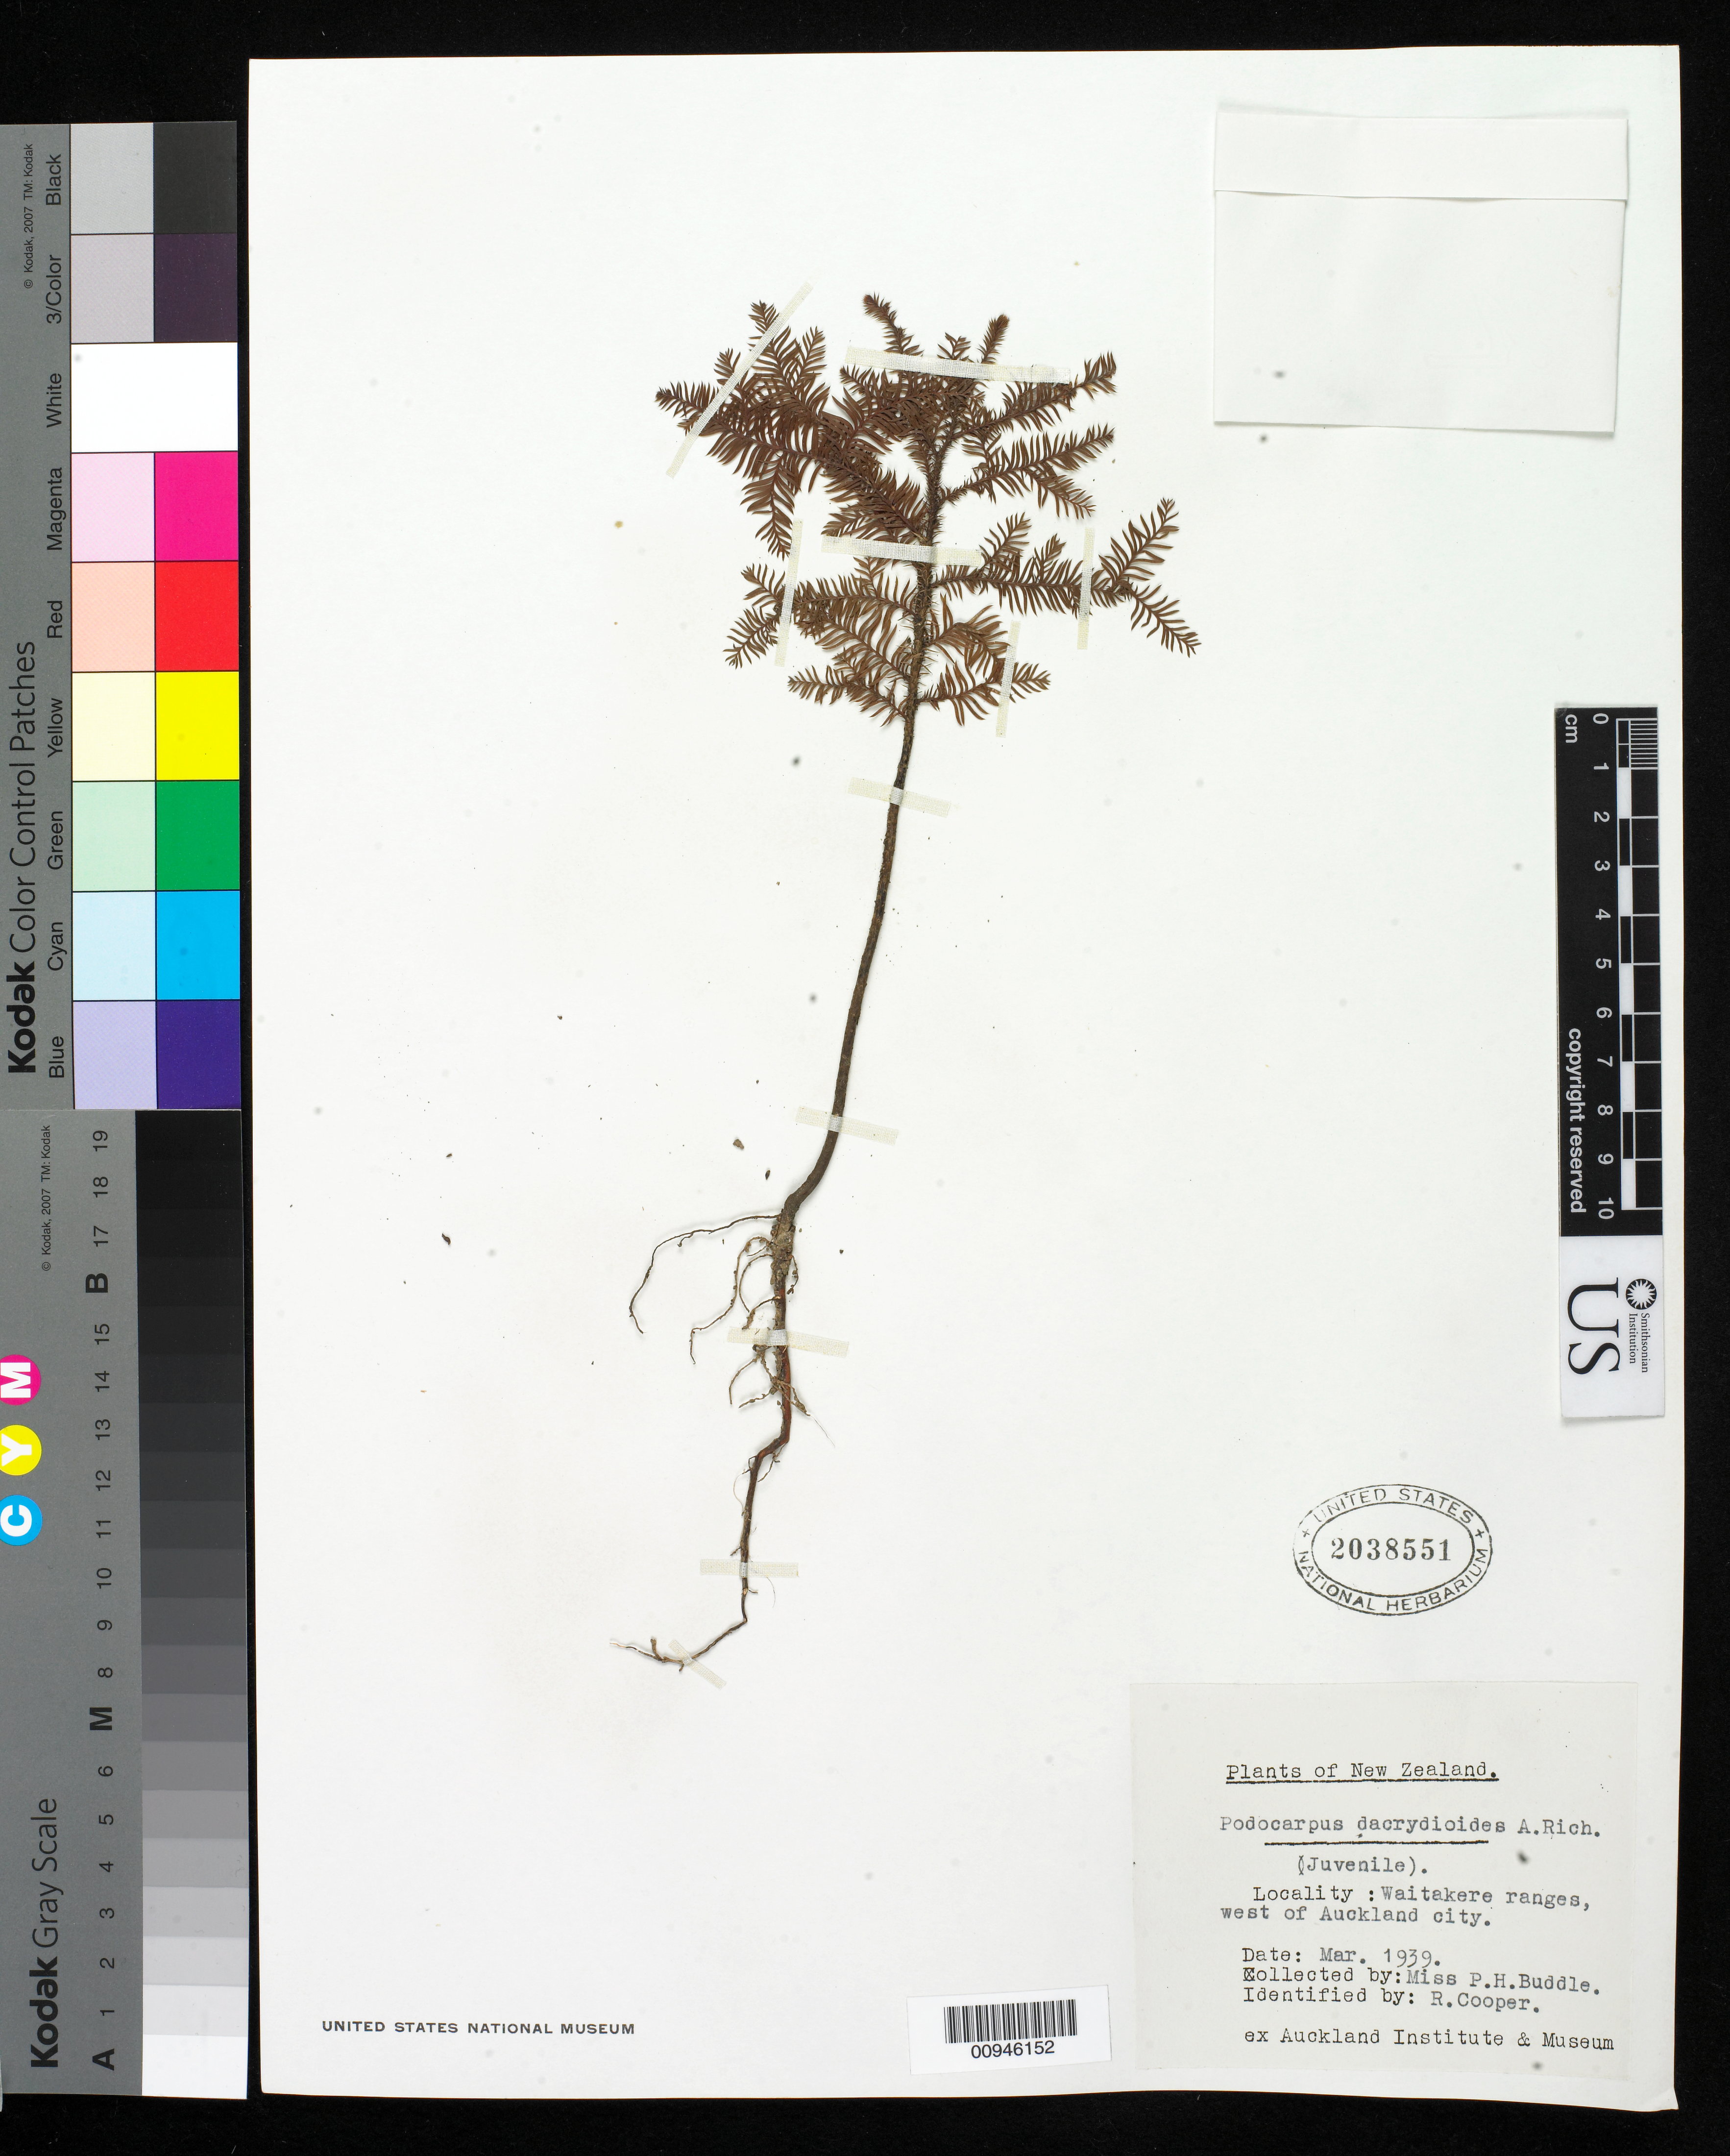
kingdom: Plantae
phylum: Tracheophyta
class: Pinopsida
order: Pinales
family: Podocarpaceae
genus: Podocarpus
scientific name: Podocarpus dacrydioides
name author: A. Rich.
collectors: P. Buddle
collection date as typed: Mar 1939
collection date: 1939-03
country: New Zealand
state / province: Auckland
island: North I.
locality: Waitakere Range, west of Auckland City.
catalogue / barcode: US 2038551